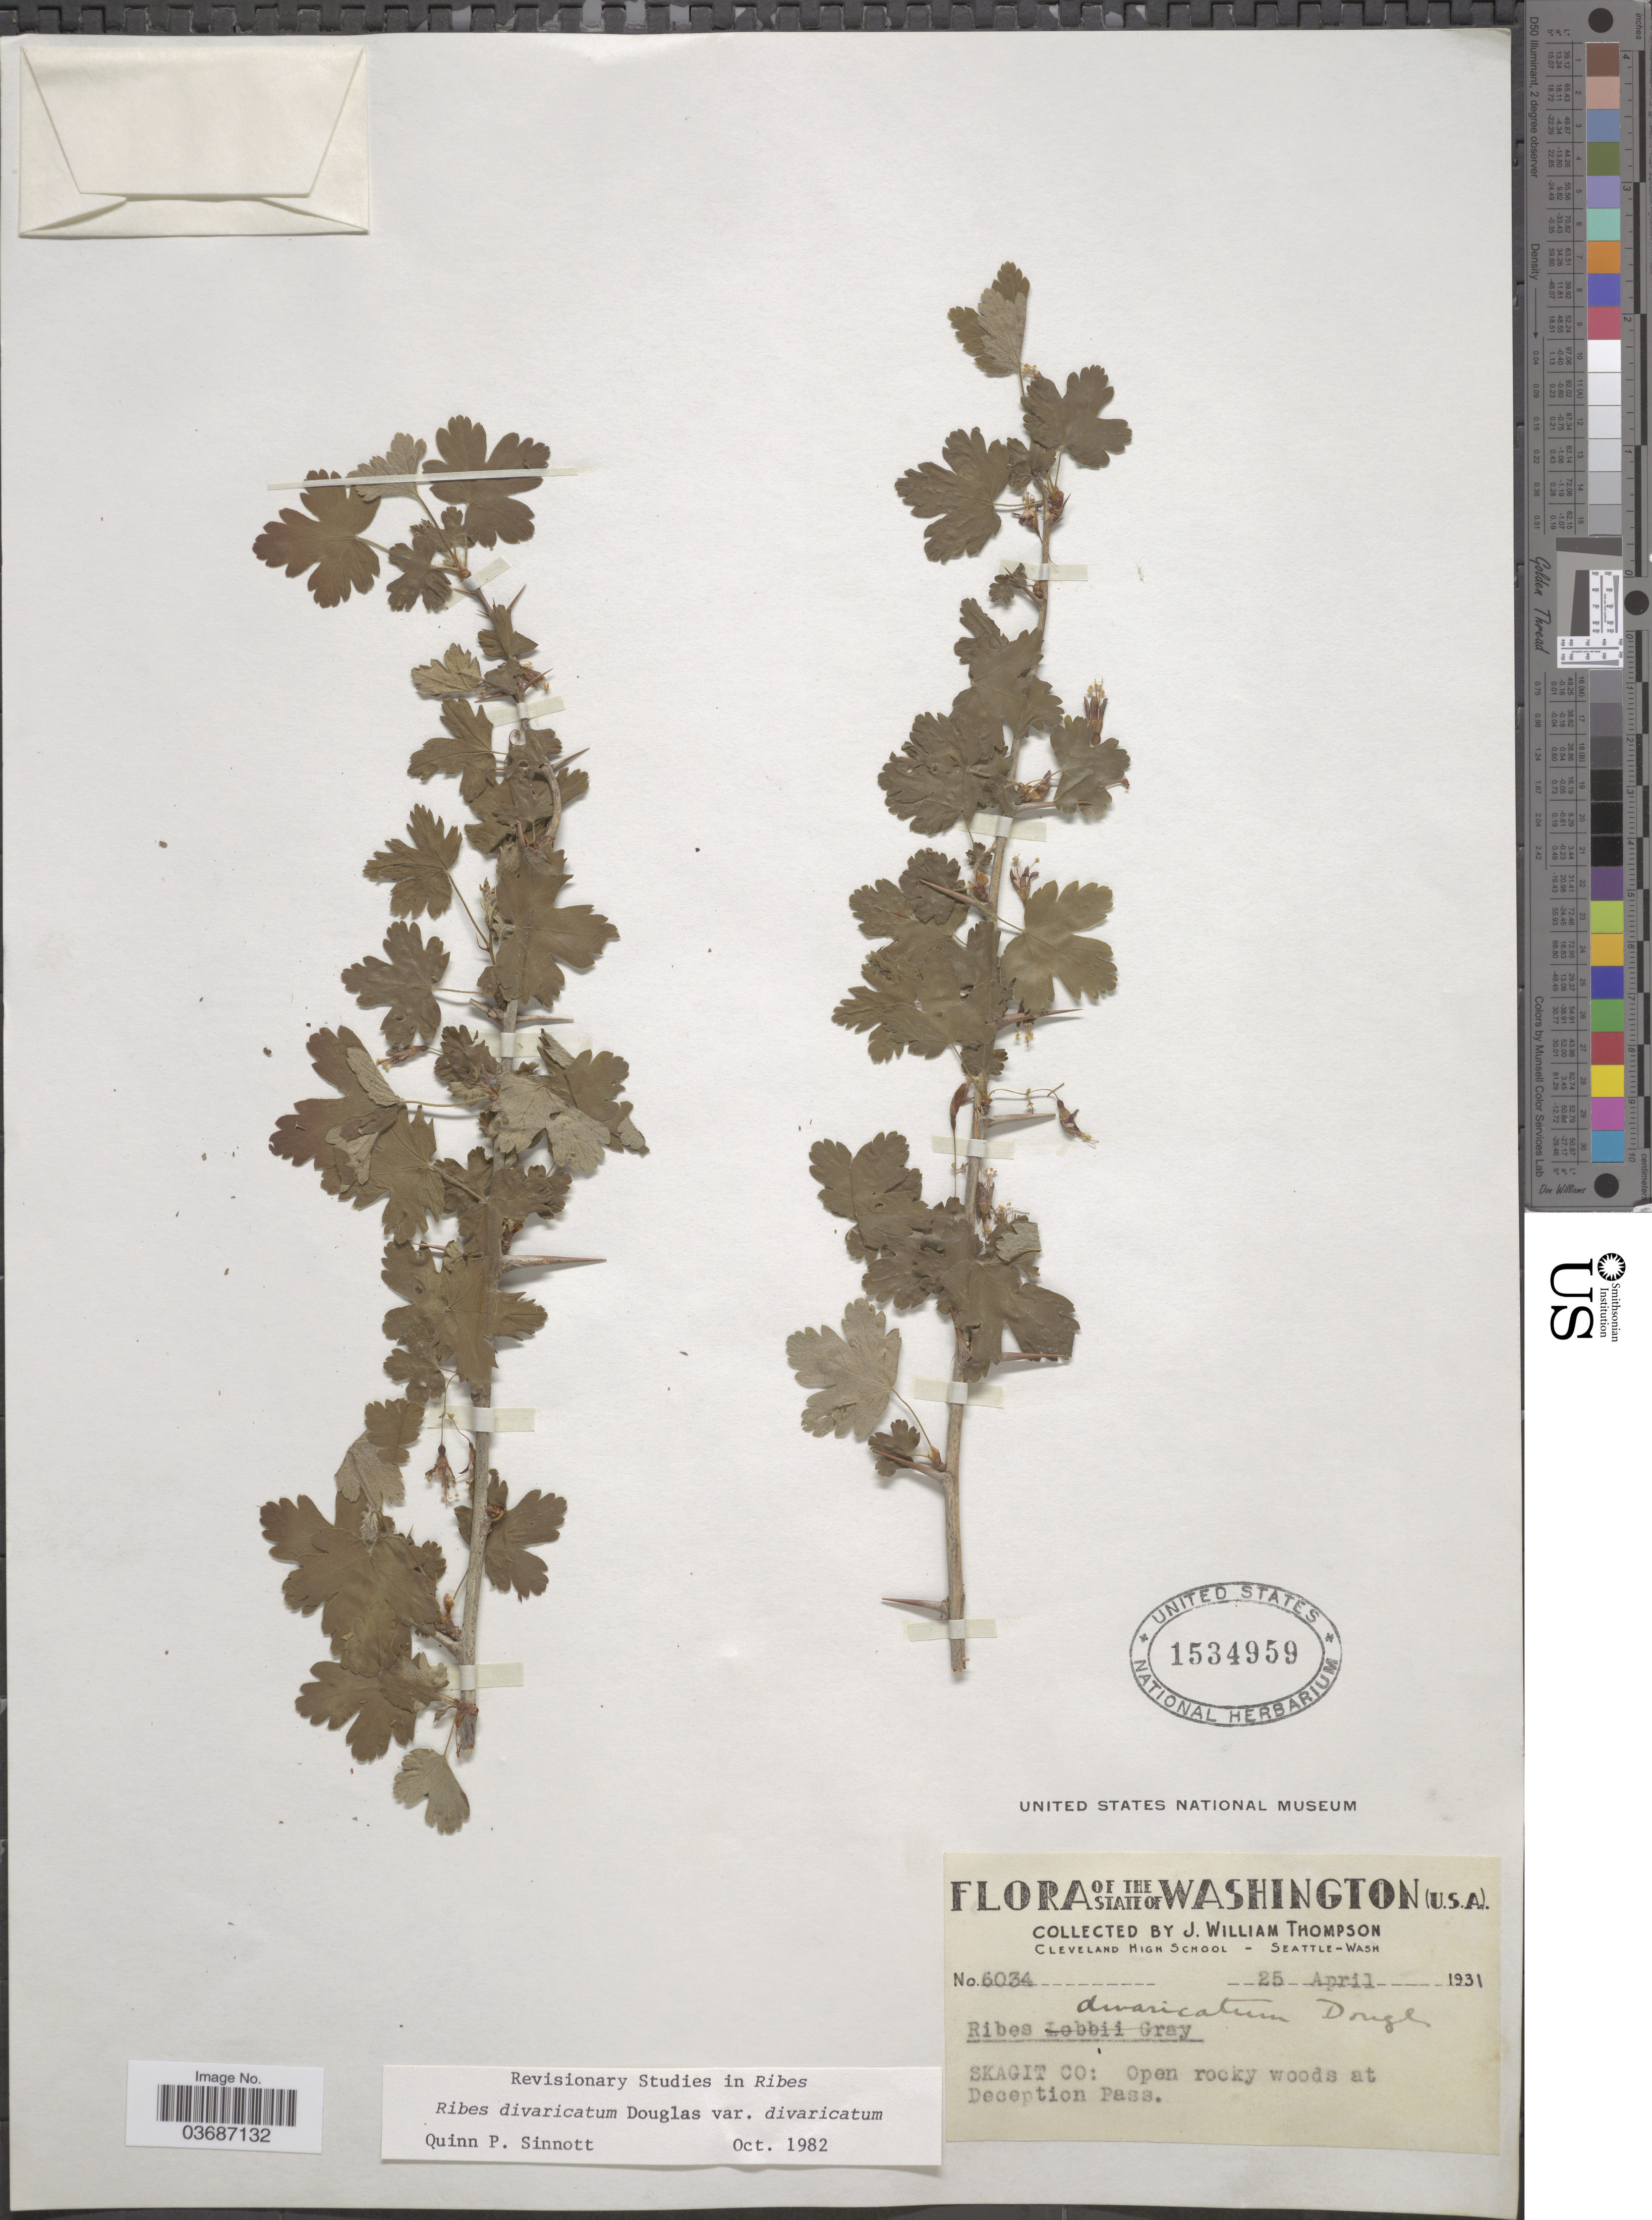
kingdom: Plantae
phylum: Tracheophyta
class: Magnoliopsida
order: Saxifragales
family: Grossulariaceae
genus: Ribes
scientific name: Ribes divaricatum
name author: Douglas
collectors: J. W. Thompson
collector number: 6034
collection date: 1931-04-25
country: United States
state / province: Washington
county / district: Skagit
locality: Skagit Co: Open rocky woods at Deception Pass.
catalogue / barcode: US 1534959